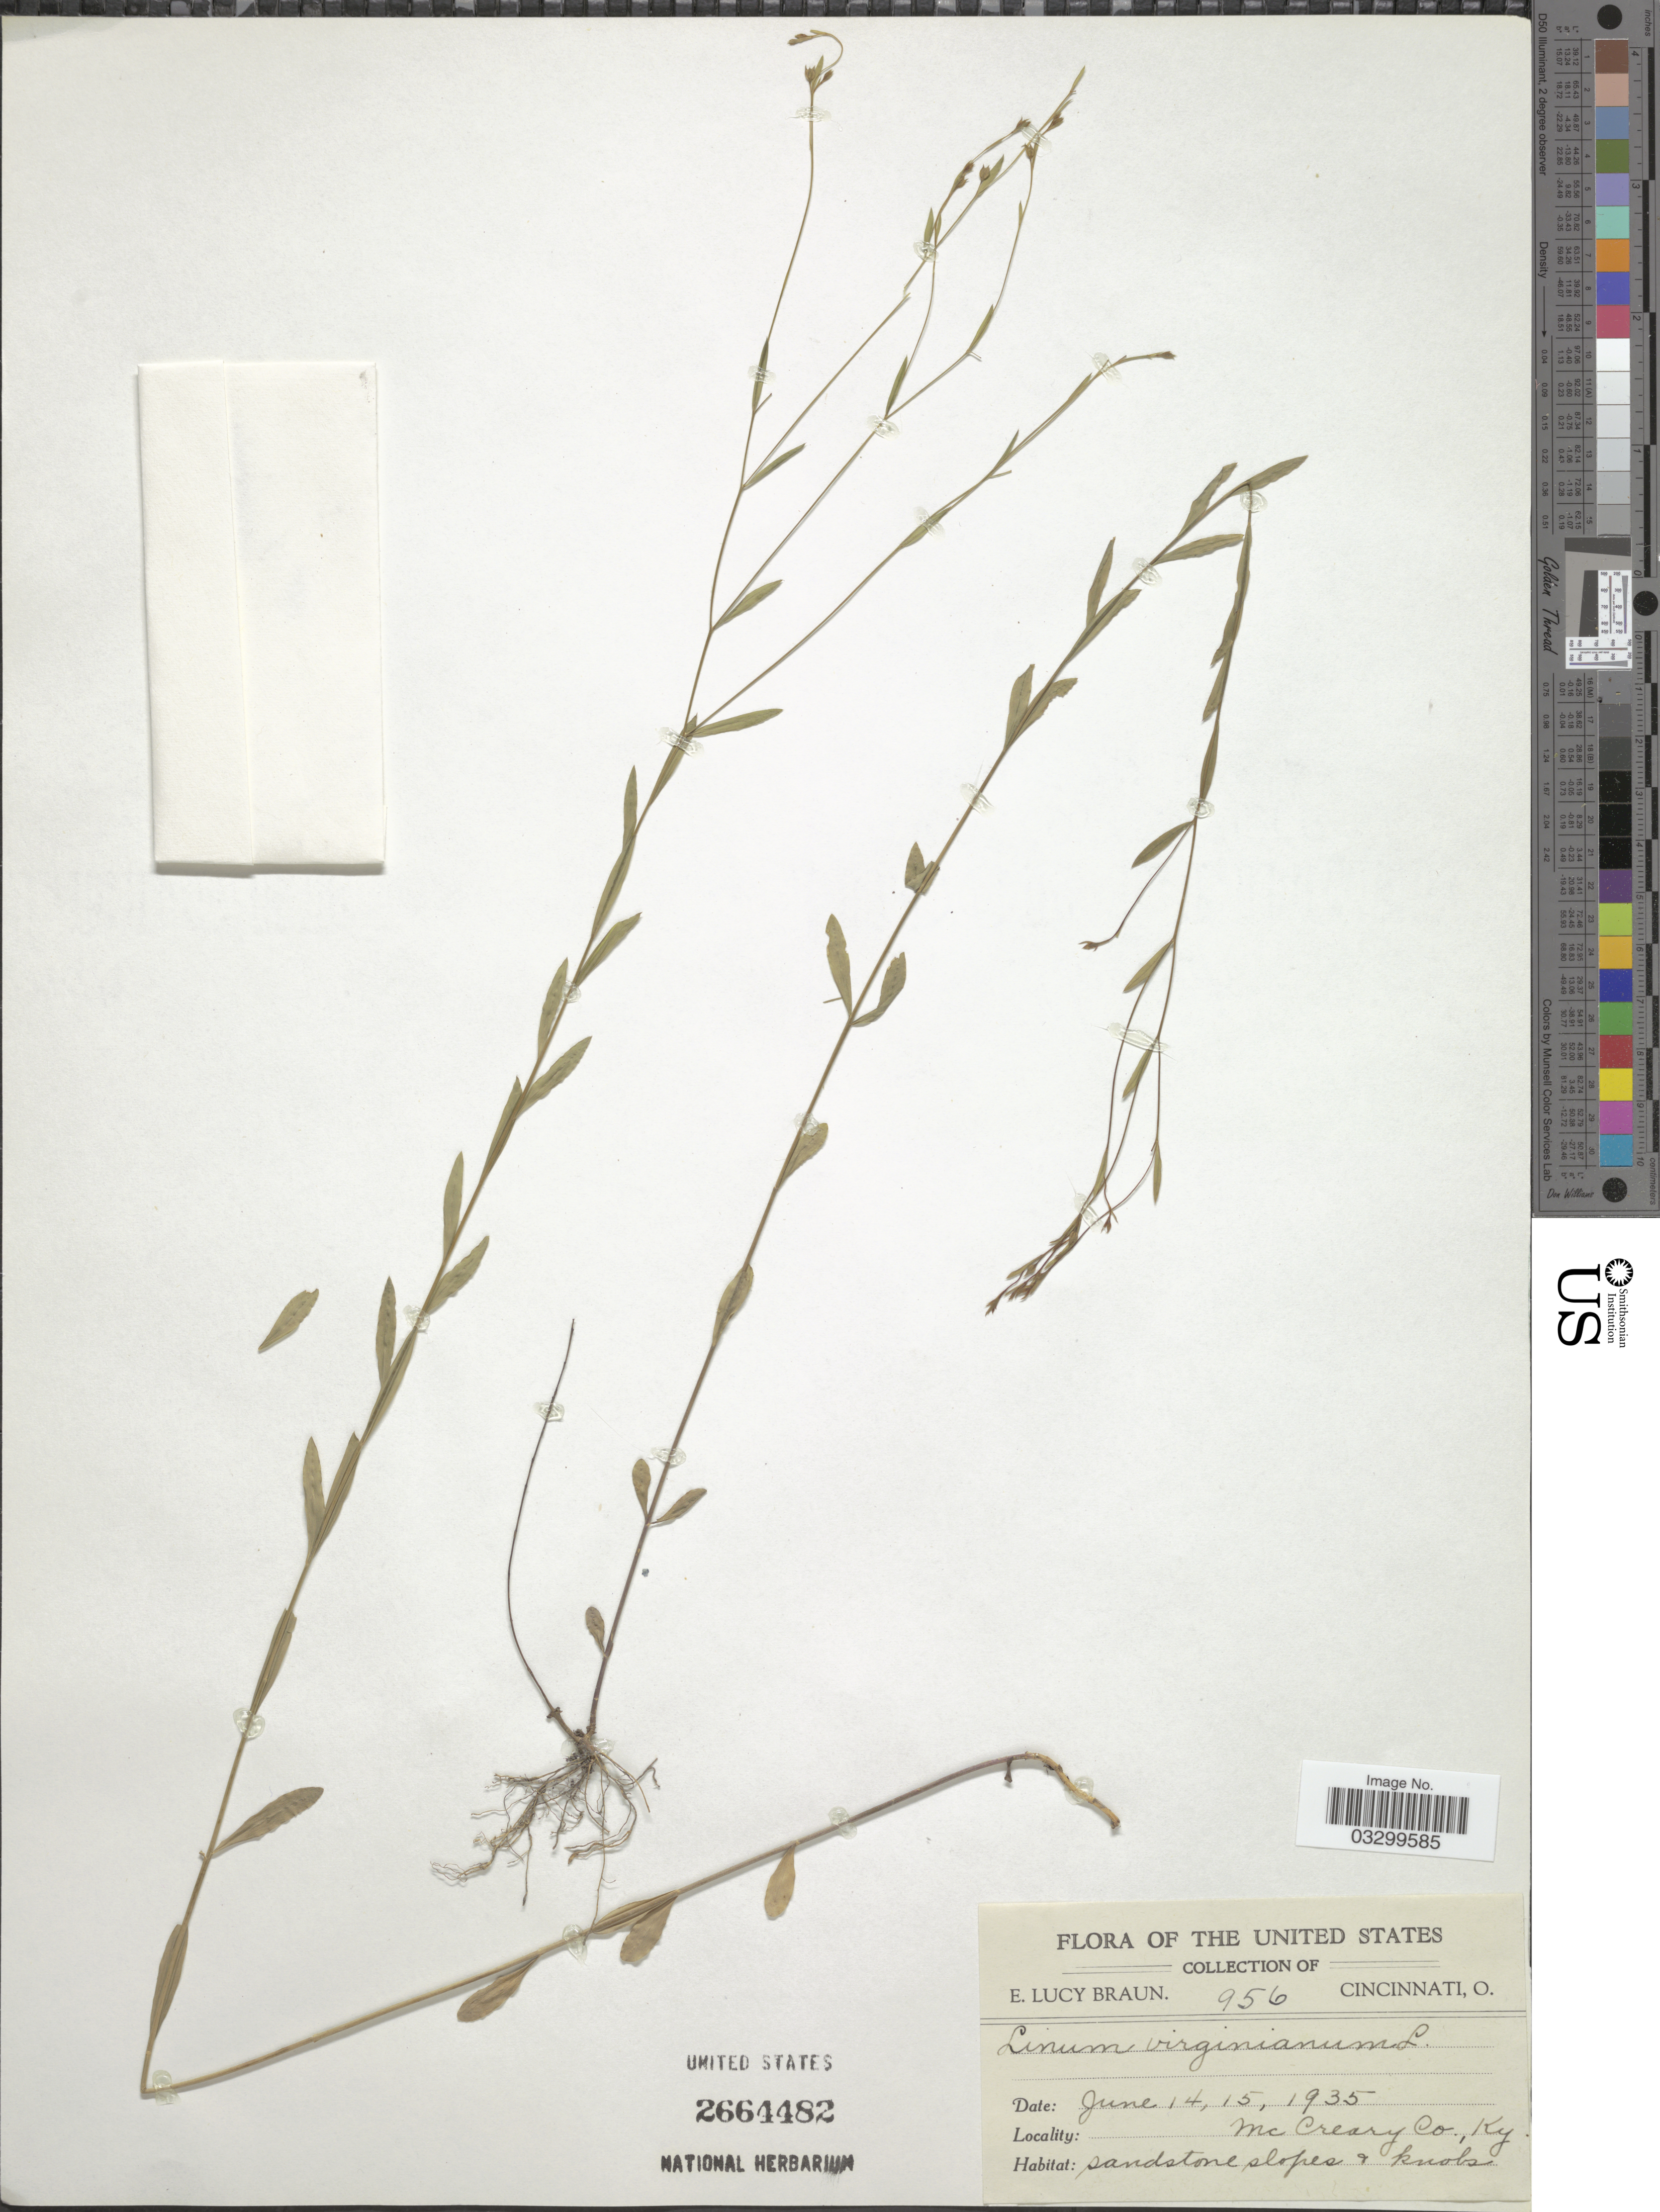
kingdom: Plantae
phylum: Tracheophyta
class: Magnoliopsida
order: Malpighiales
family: Linaceae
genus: Linum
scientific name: Linum virginianum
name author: L.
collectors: E. L. Braun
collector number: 956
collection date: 1935-06-14/1935-06-15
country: United States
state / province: Kentucky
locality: Mc Creary Co.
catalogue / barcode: US 2664482